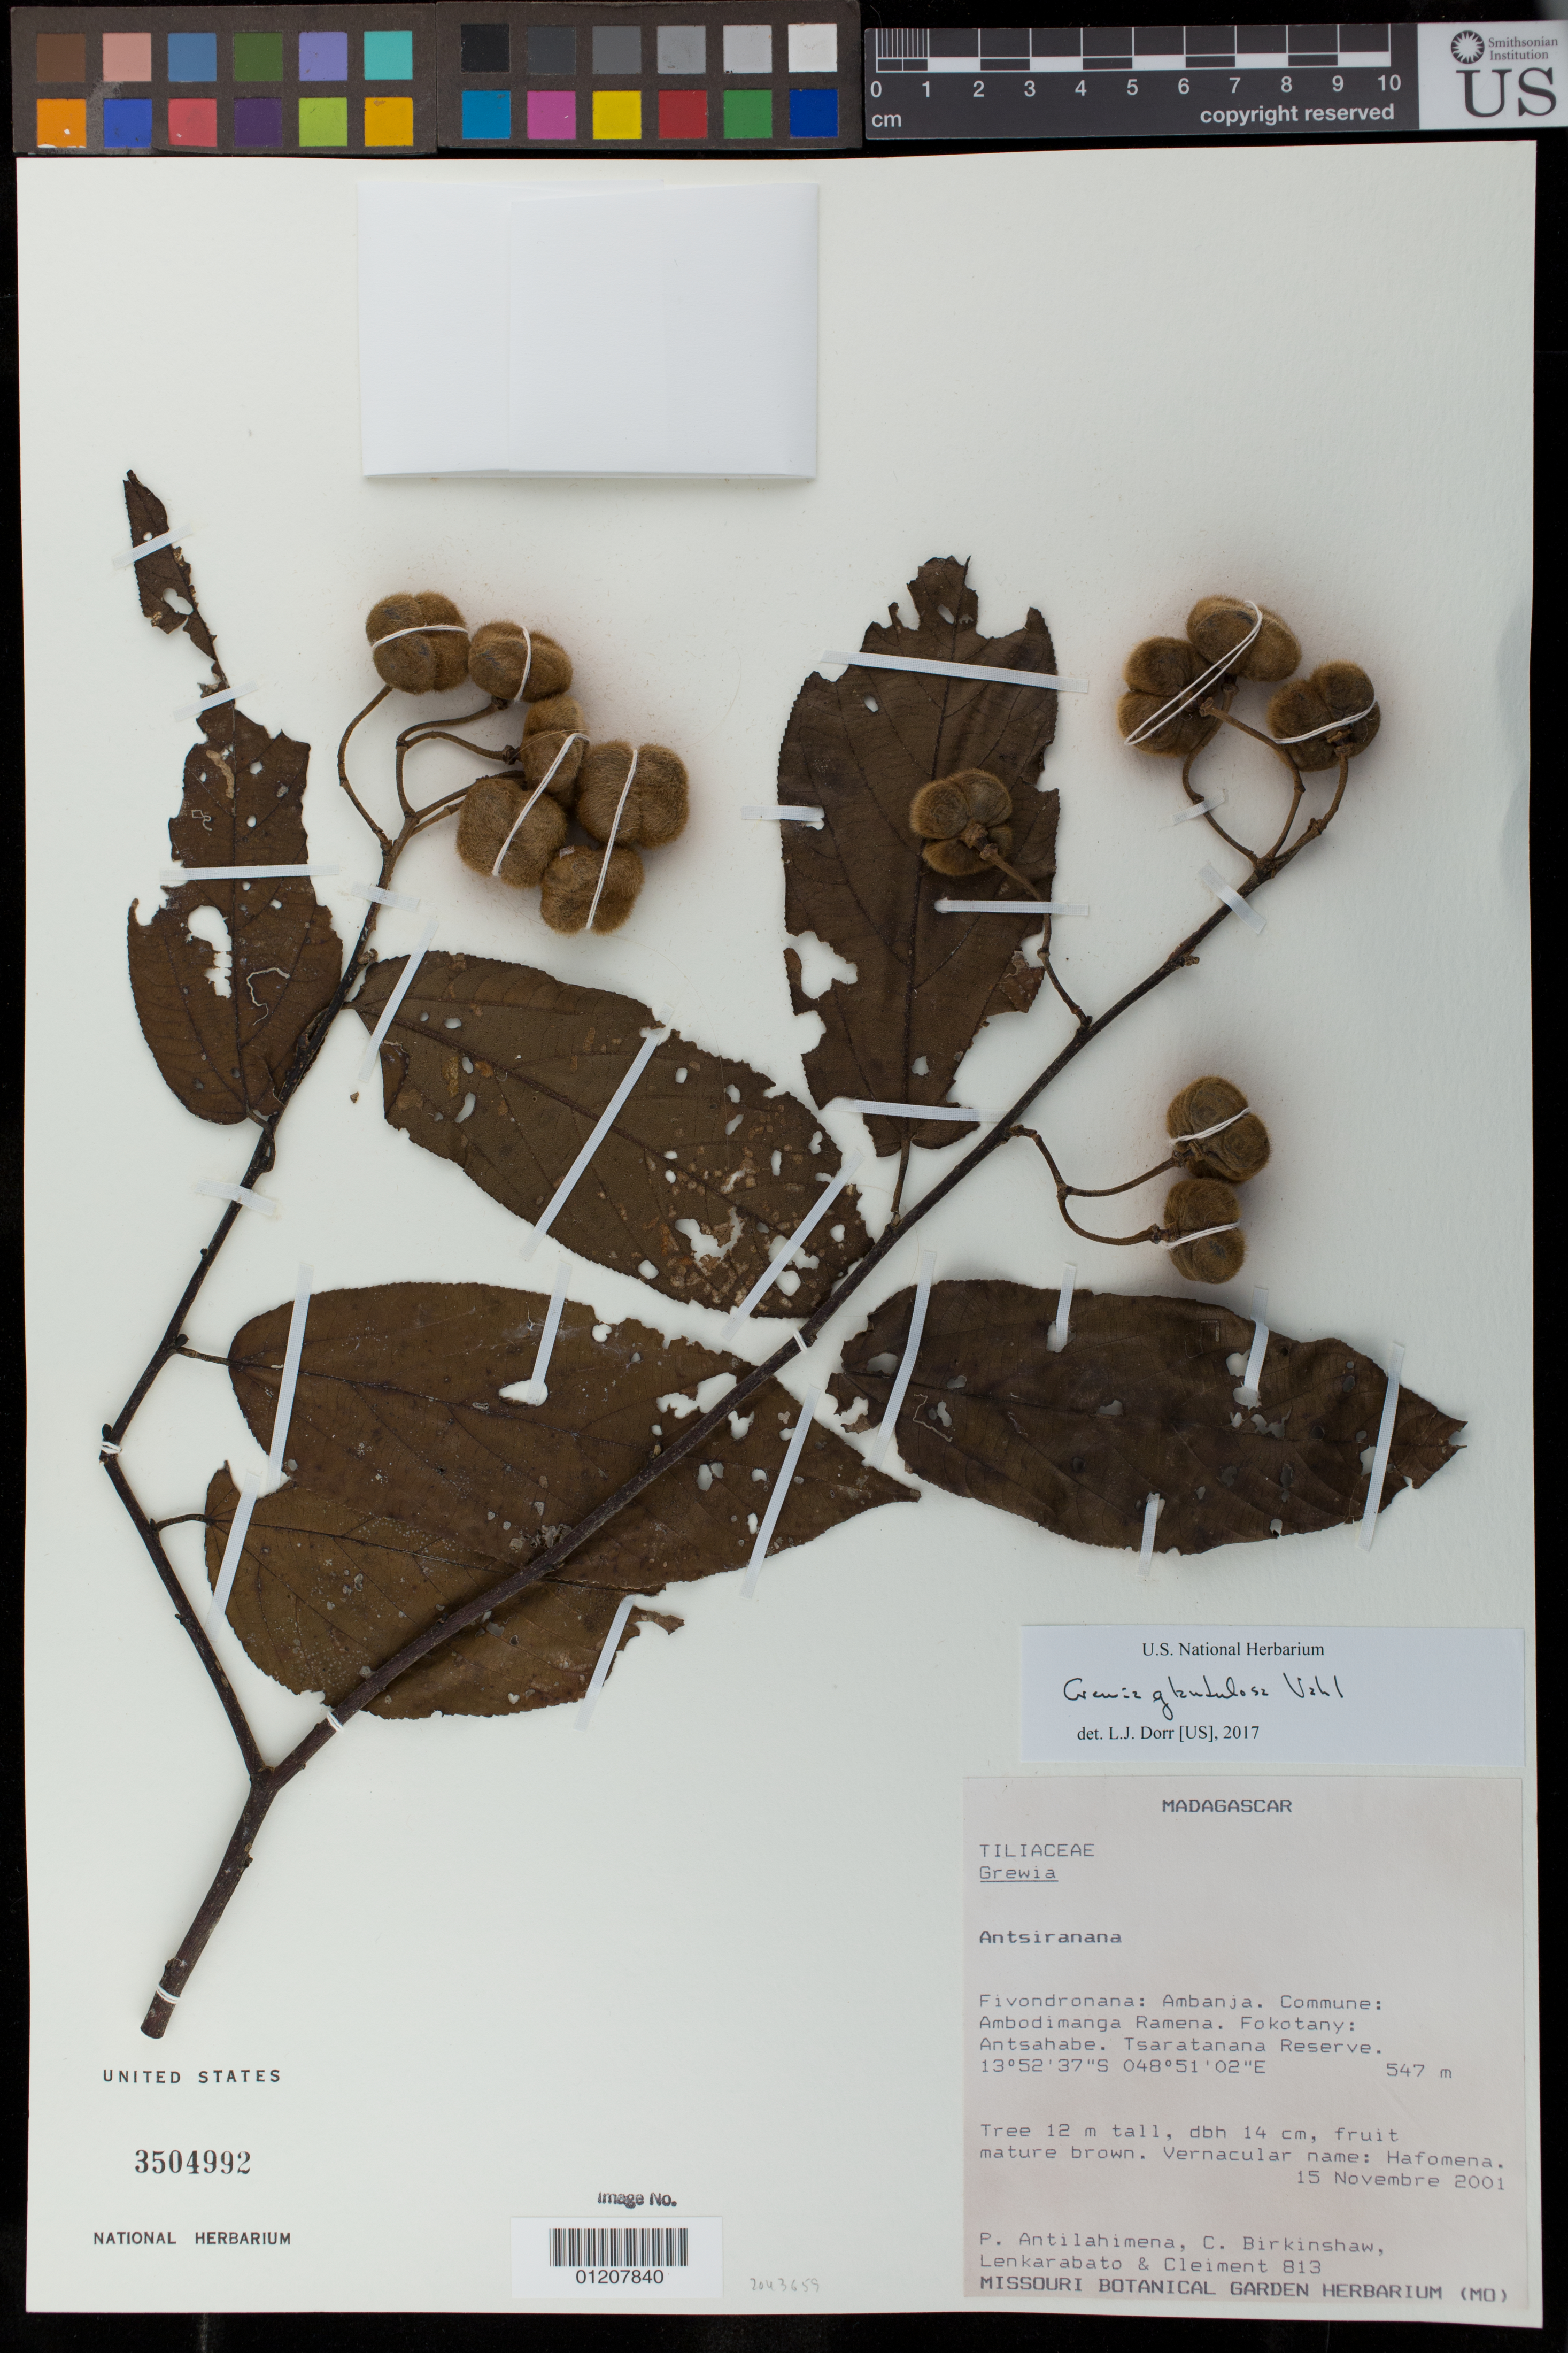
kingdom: Plantae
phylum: Tracheophyta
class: Magnoliopsida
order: Malvales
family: Malvaceae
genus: Grewia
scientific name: Grewia glandulosa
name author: Vahl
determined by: Dorr, L. J., (BOT), Smithsonian Institution - National Museum of Natural History (UNITED STATES)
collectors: P. Antilahimena, C. R. Birkinshaw, Lenkarabato, -- & Cleiment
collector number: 813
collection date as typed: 15 Nov 2001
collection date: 2001-11-15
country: Madagascar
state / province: Diana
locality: Antsiranana. Fivondronana: Ambanja. Commune: Ambodimanga Ramena. Fokotany: Antsahabe. Tsaratanana Reserve.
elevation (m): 547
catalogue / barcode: US 3504992